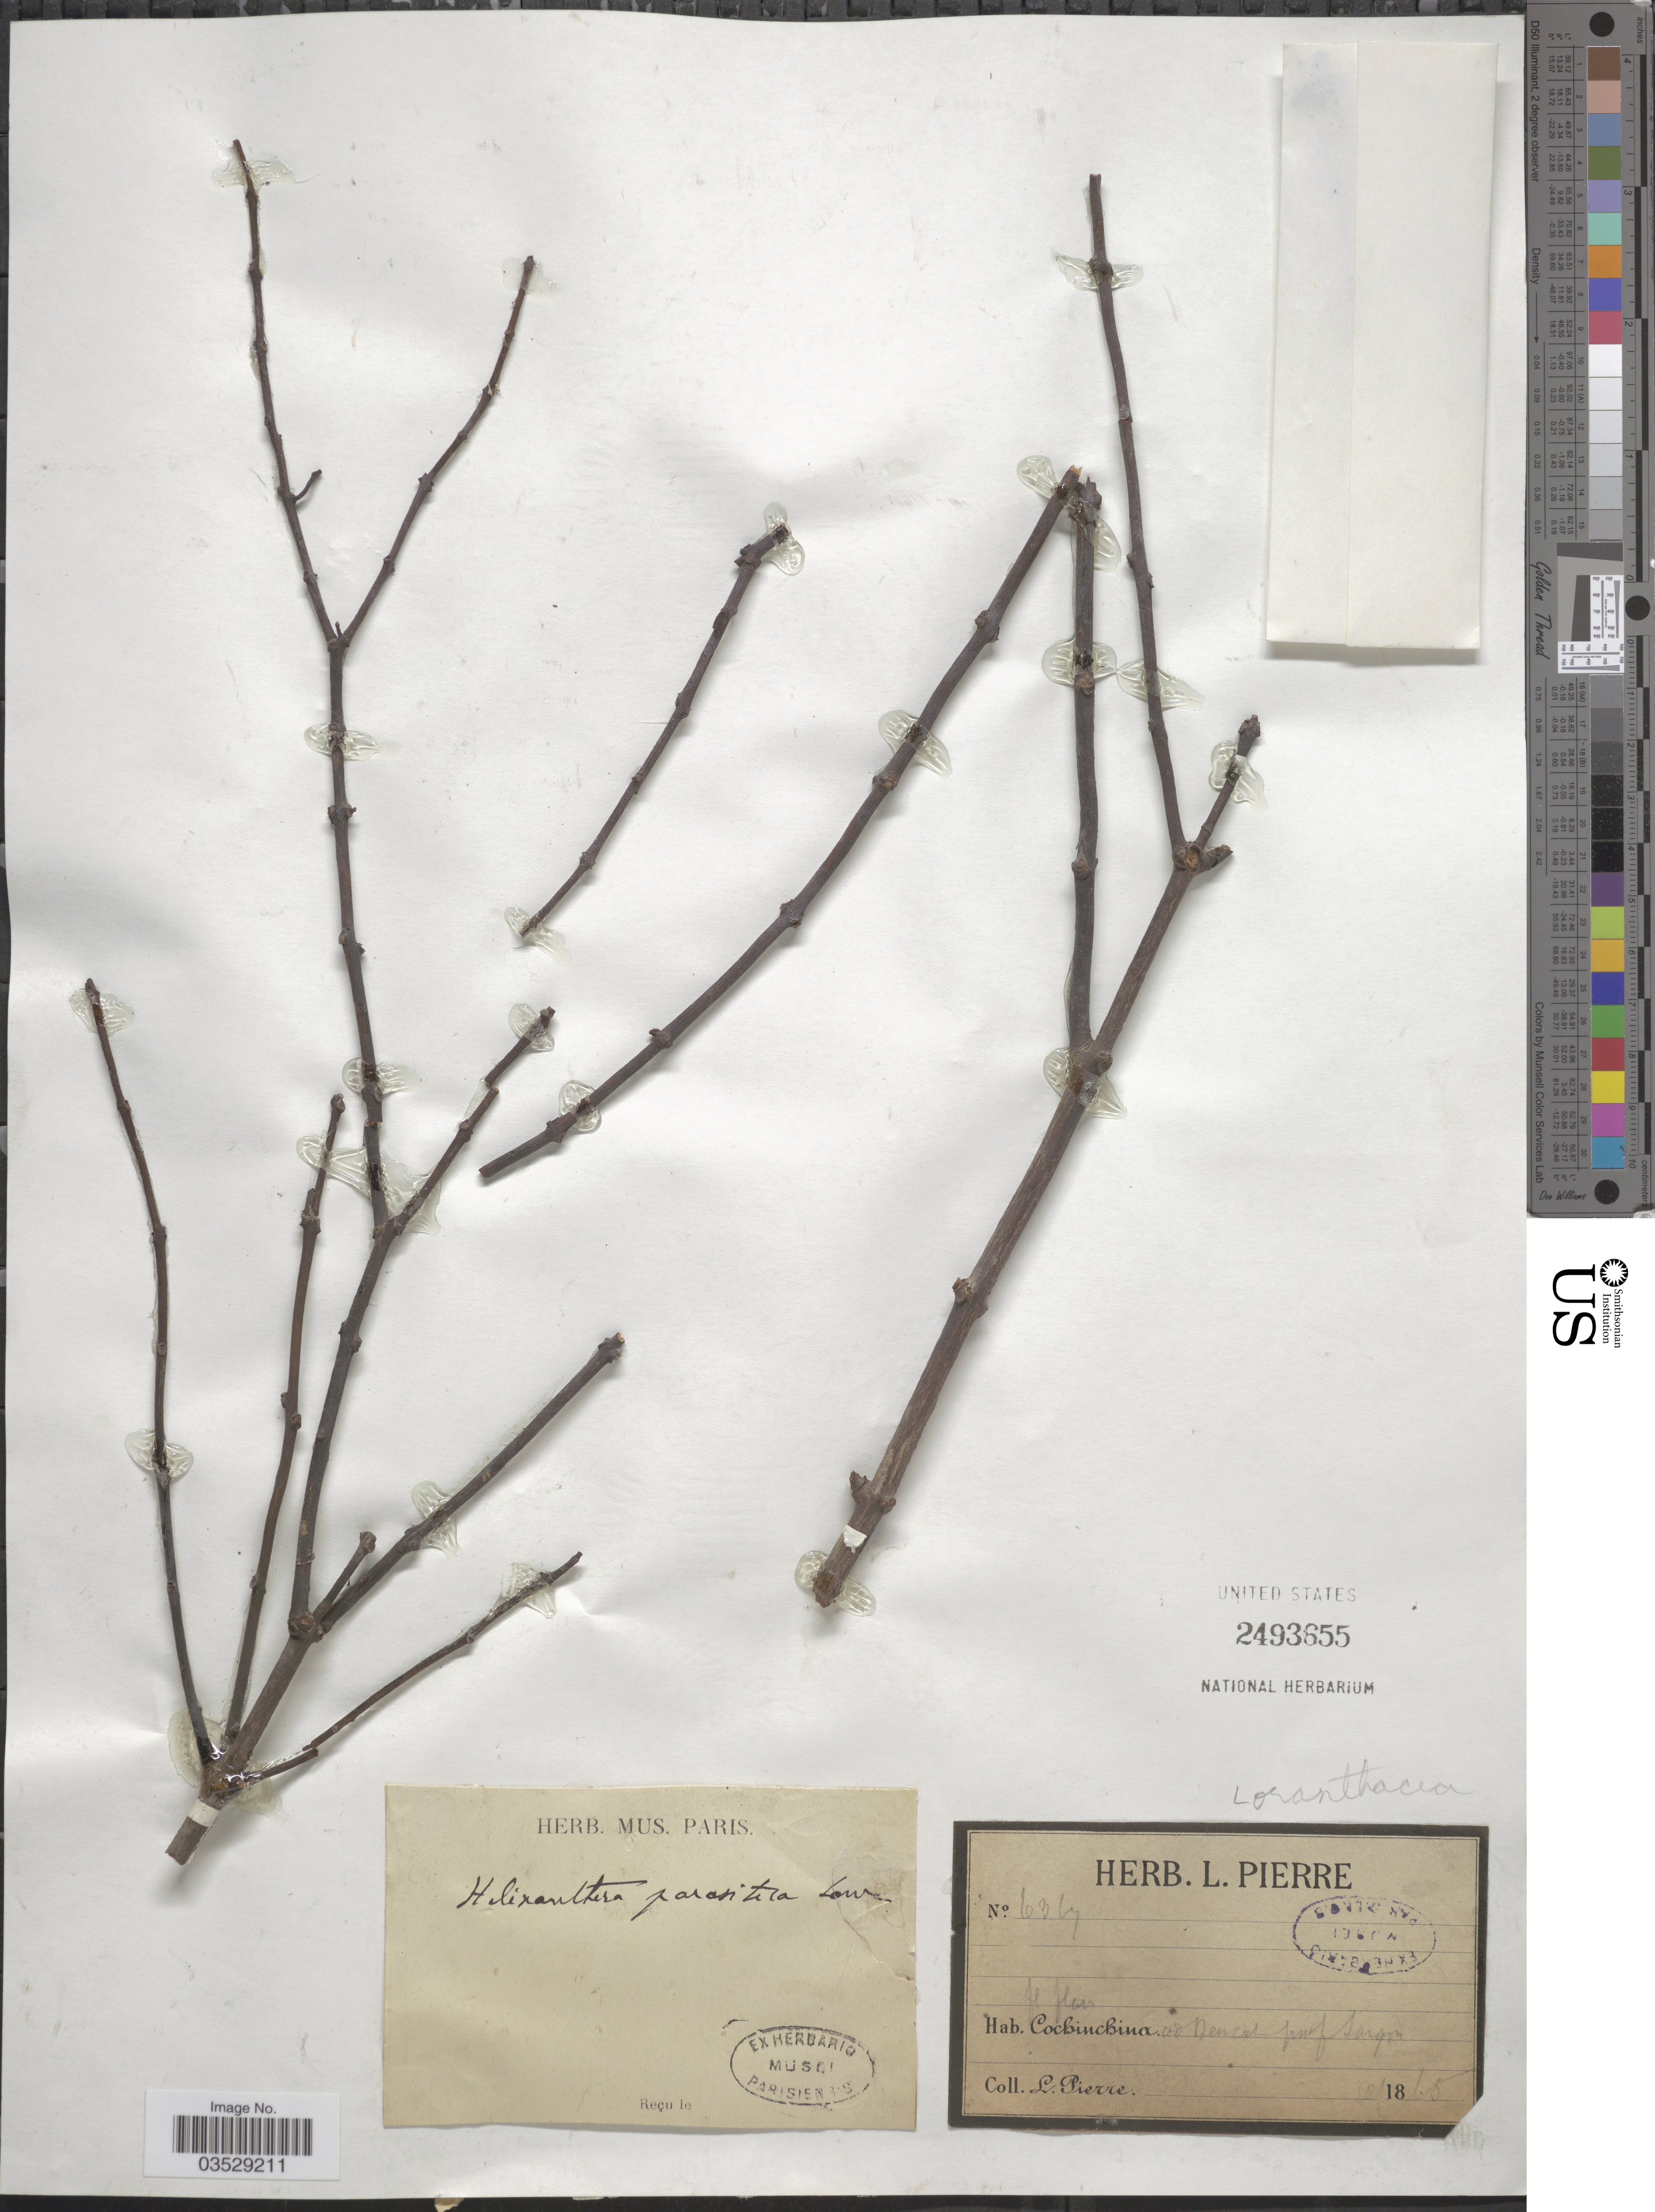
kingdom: Plantae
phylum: Tracheophyta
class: Magnoliopsida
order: Santalales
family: Loranthaceae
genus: Helixanthera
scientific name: Helixanthera parasitica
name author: Lour.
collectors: L. Pierre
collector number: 6367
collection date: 1865-12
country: Vietnam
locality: Cochinchina ad Nemat [interpreted] praef. Saigon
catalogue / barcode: US 2493655